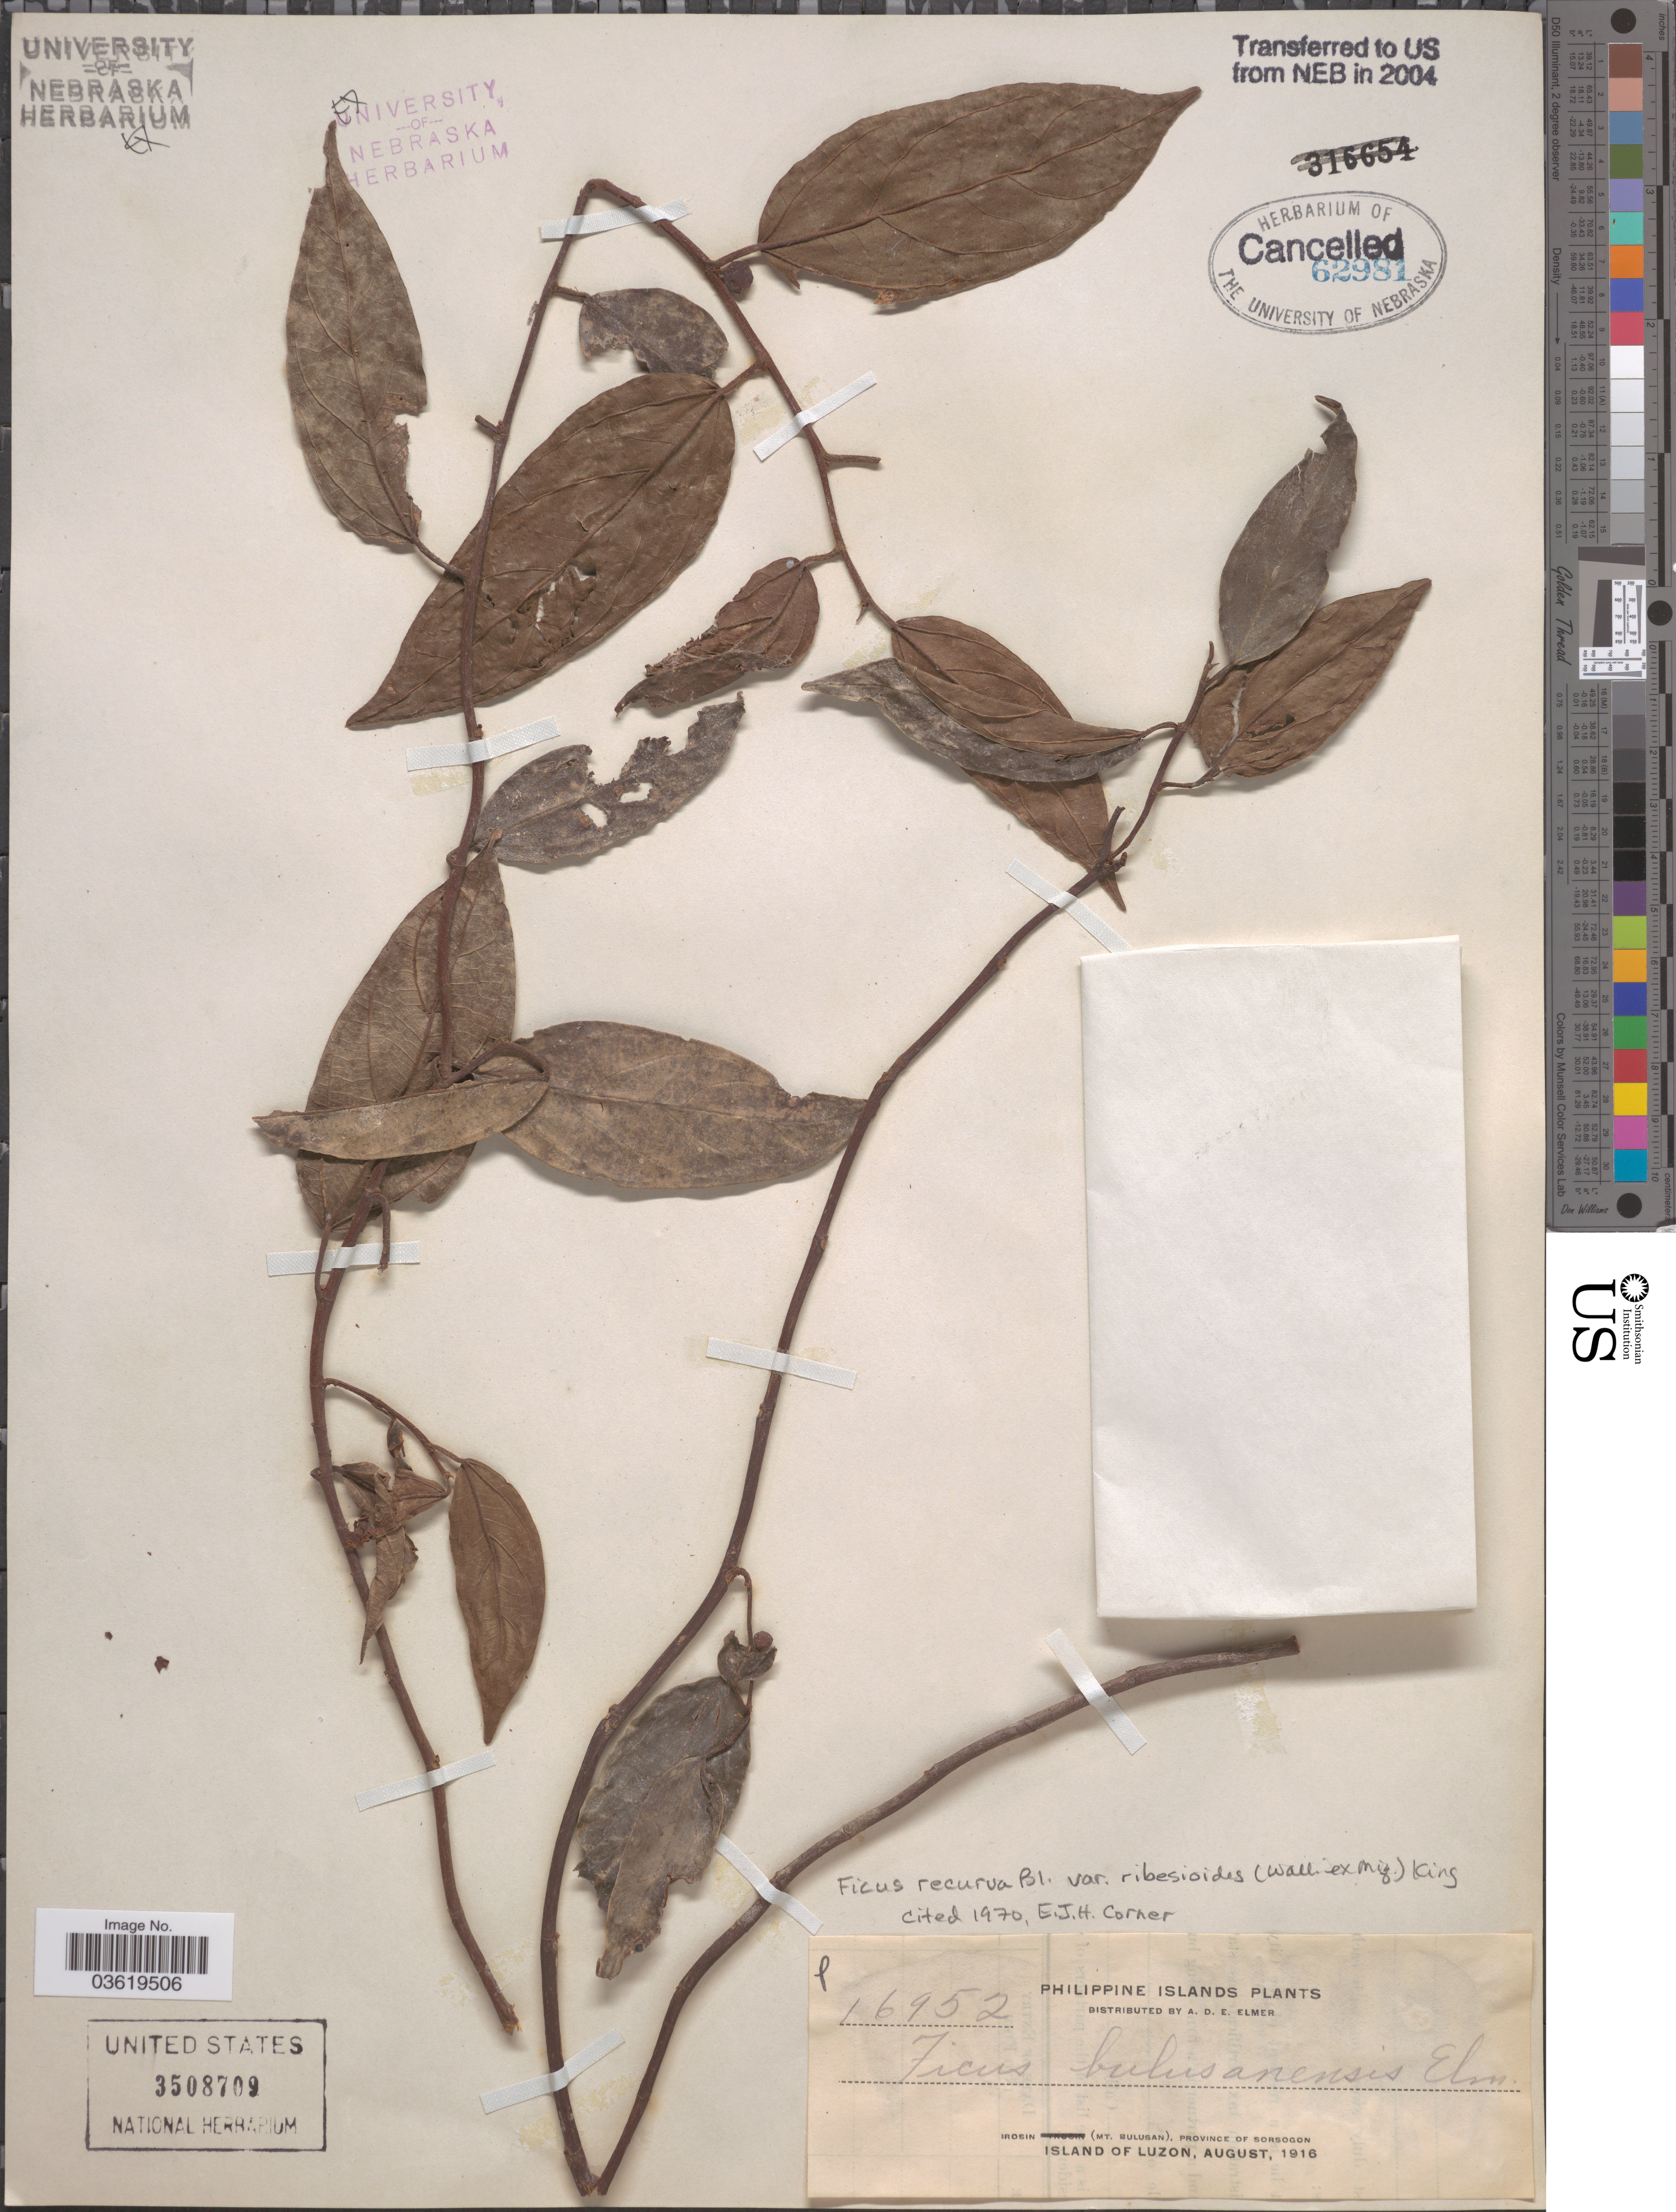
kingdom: Plantae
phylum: Tracheophyta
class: Magnoliopsida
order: Rosales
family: Moraceae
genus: Ficus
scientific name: Ficus recurva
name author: Blume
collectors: A. D. E. Elmer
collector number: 16952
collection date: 1916-08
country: Philippines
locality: Irosin (Mt. Bulusan), Province of Sorsogon. Island of Luzon.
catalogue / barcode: US 3508709